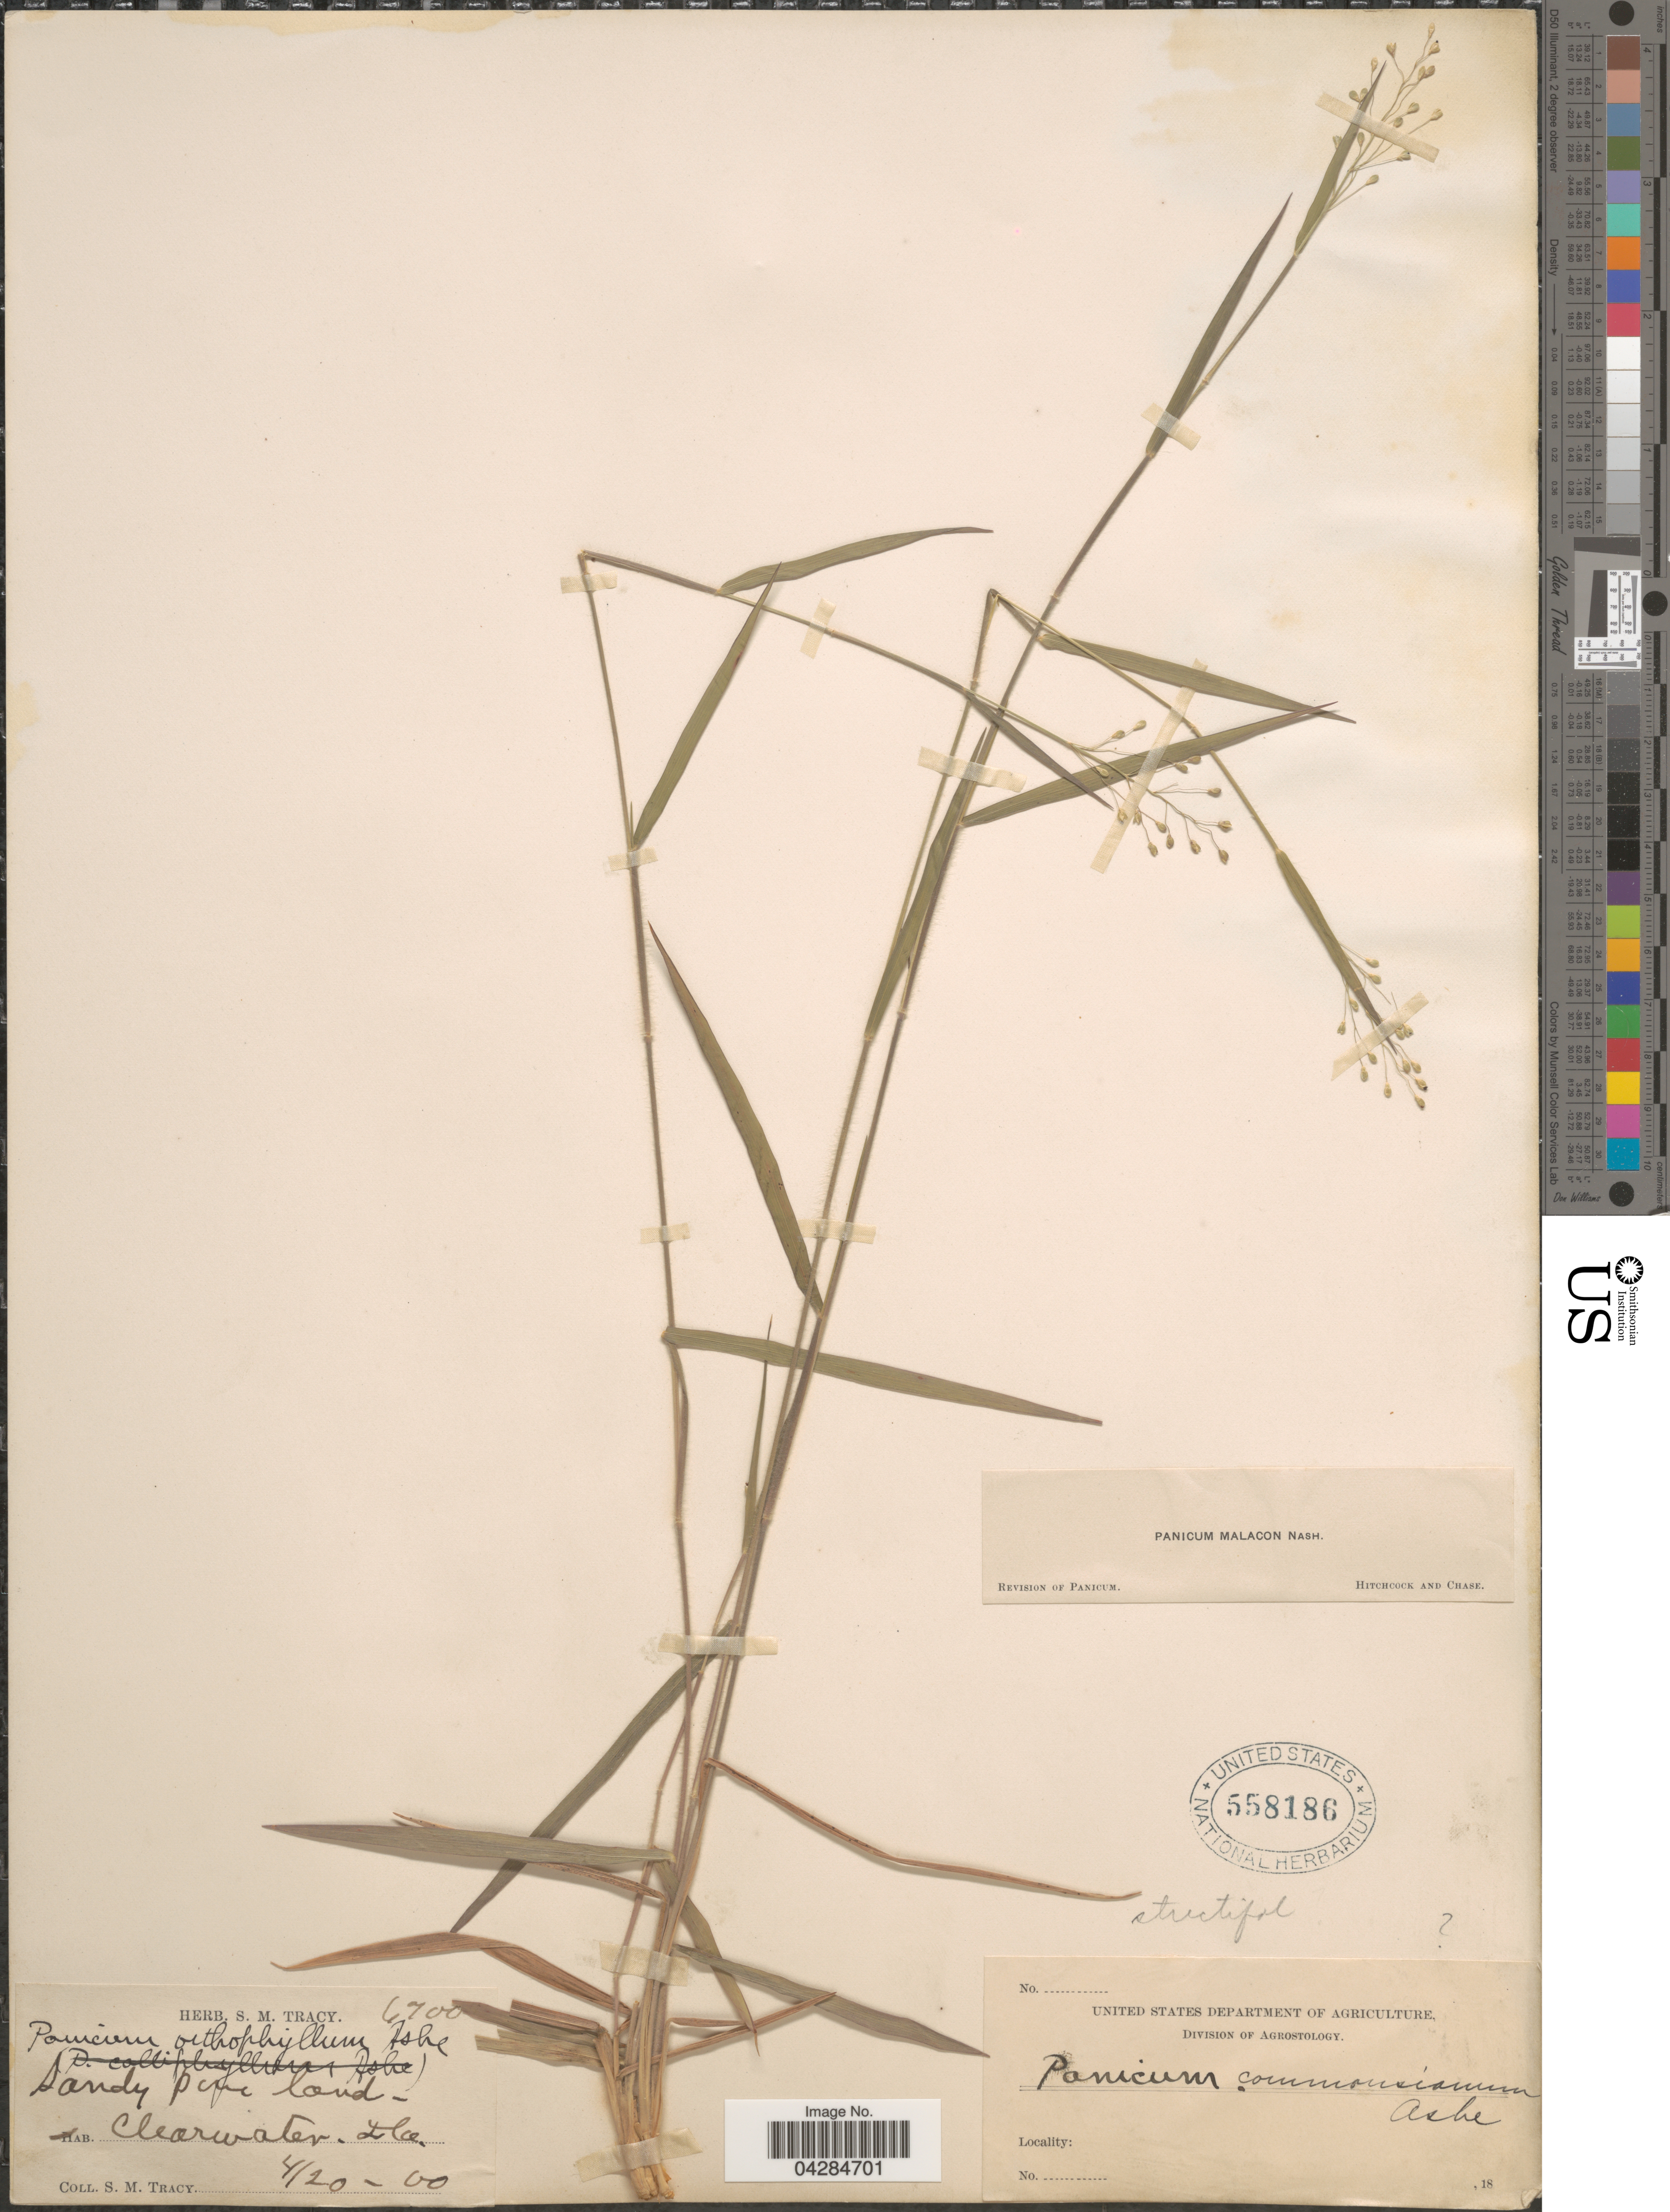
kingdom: Plantae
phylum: Tracheophyta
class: Liliopsida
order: Poales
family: Poaceae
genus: Dichanthelium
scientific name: Dichanthelium ovale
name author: (Elliott) Gould & C.A. Clark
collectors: S. M. Tracy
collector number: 6700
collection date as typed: Transcribed d/m/y: 20/4/0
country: United States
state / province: Florida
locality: Clearwater.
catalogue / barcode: US 558186